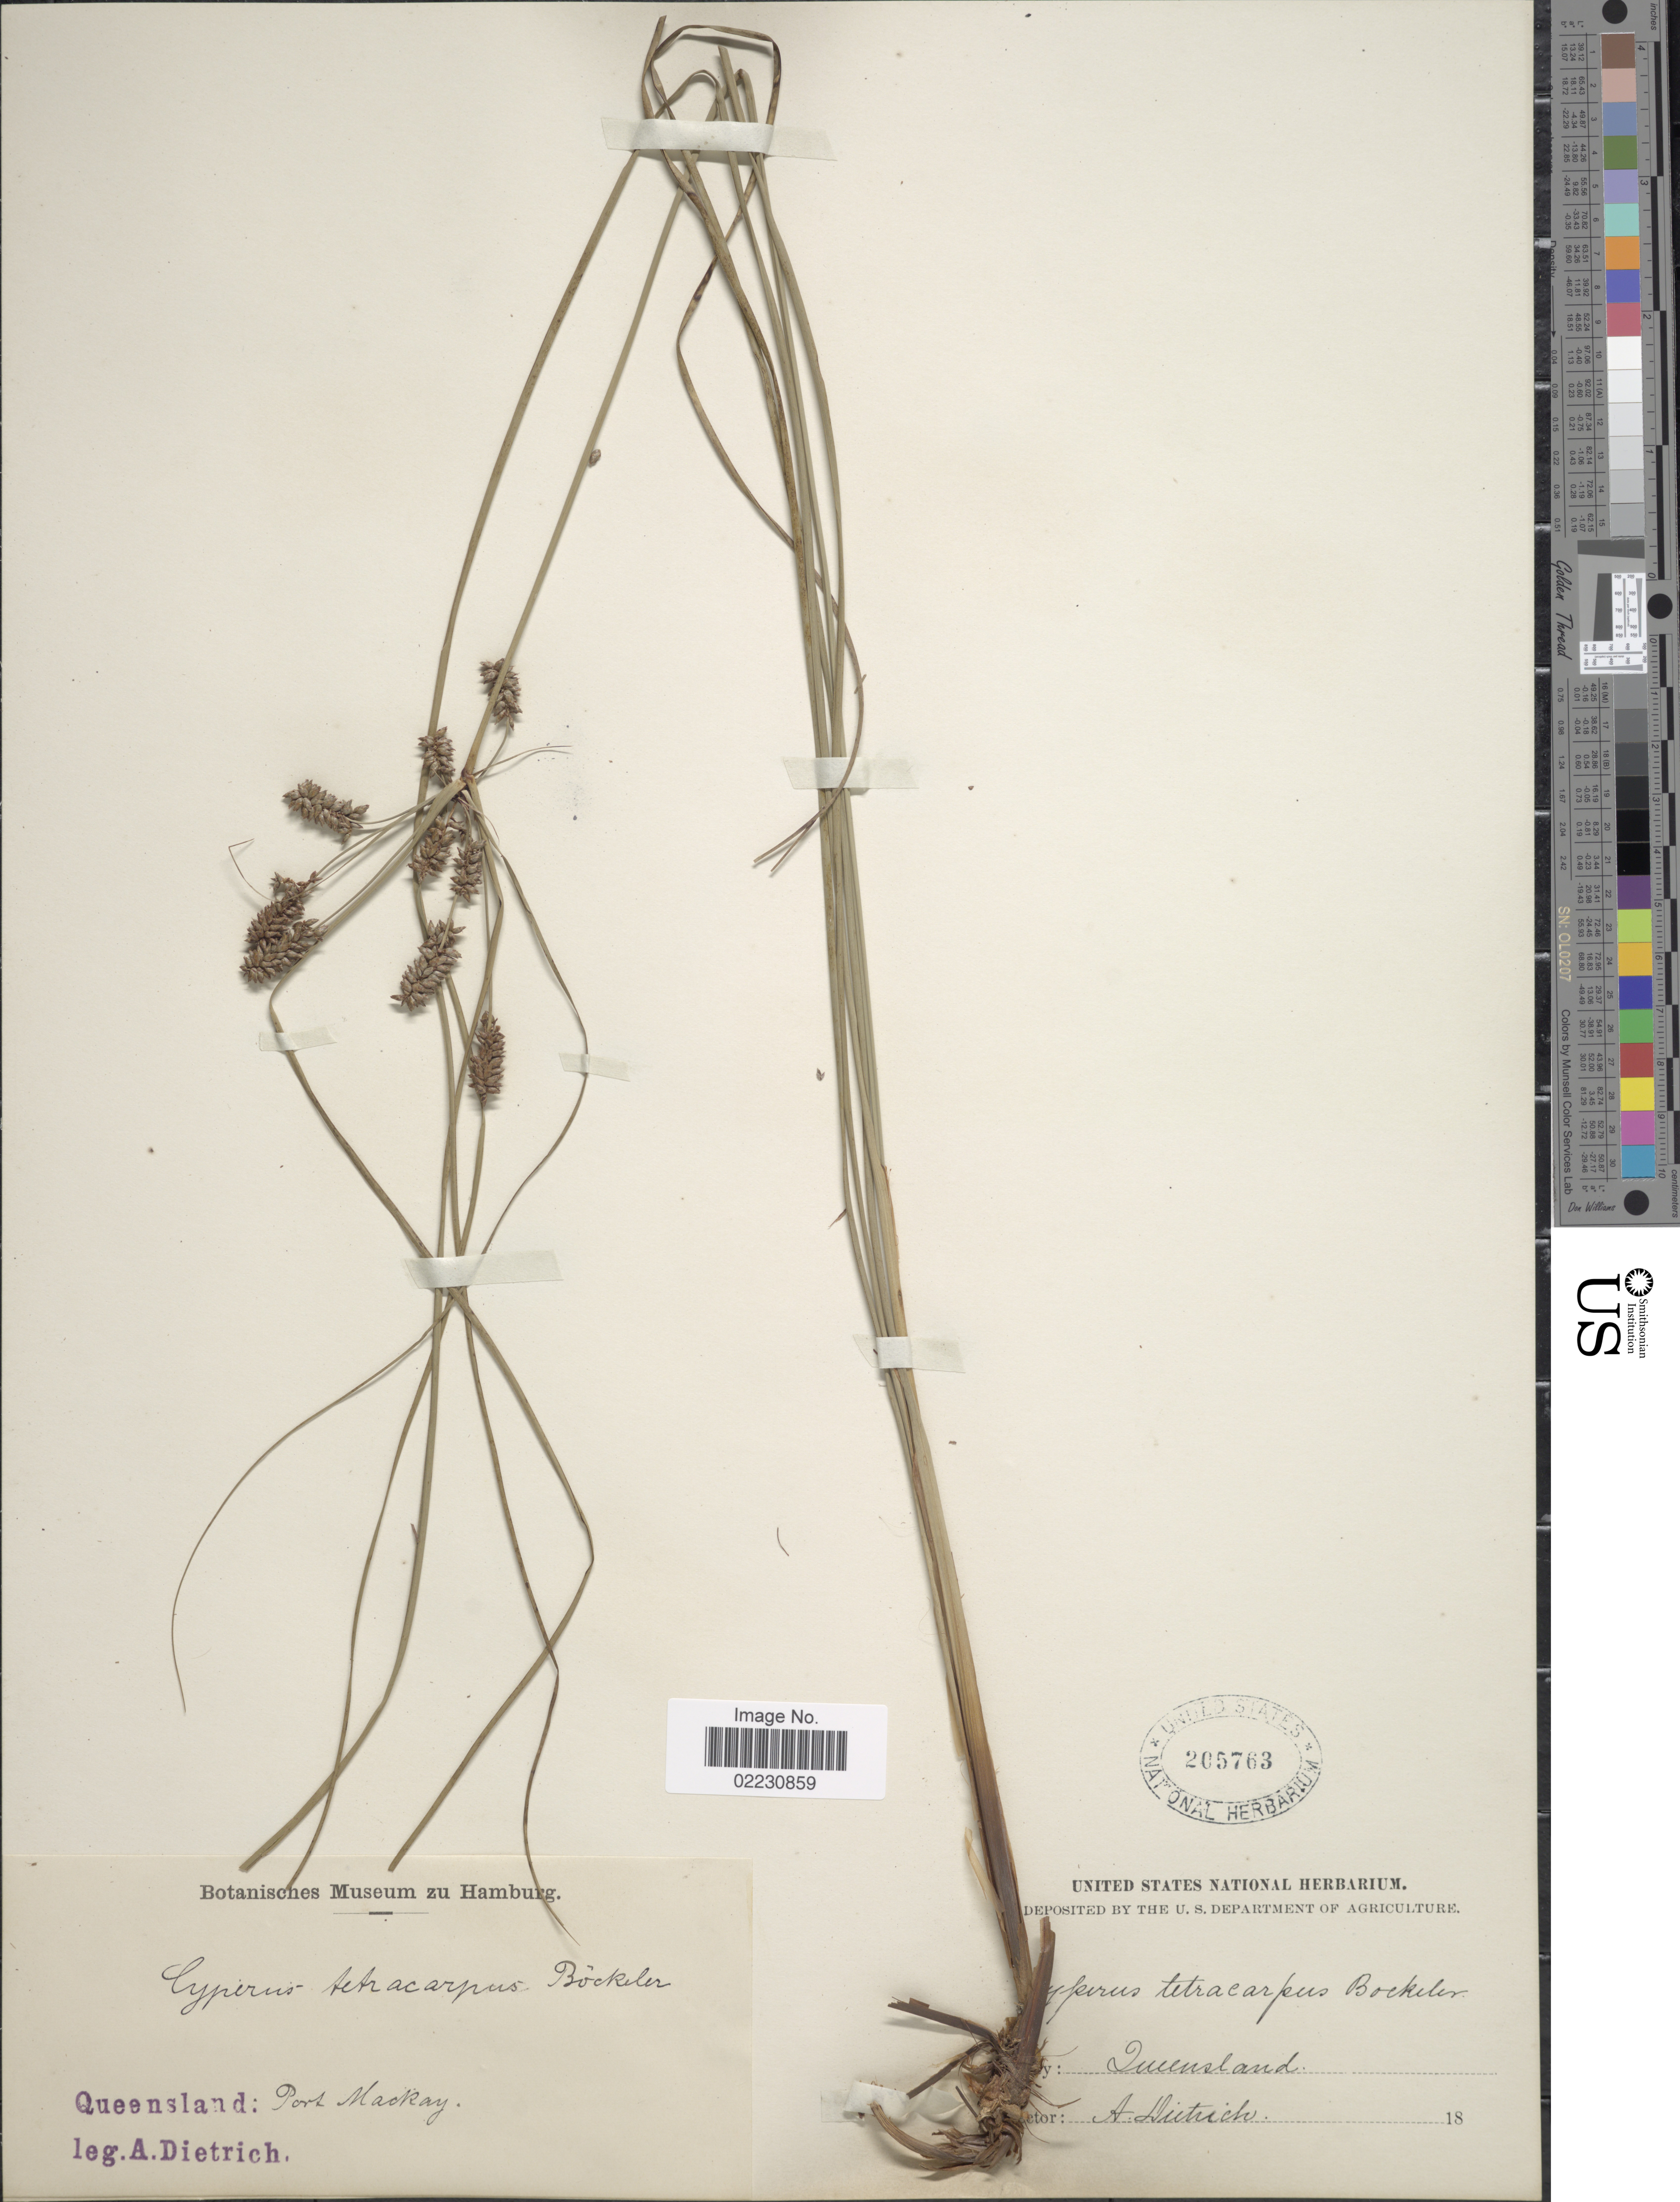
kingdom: Plantae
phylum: Tracheophyta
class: Liliopsida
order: Poales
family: Cyperaceae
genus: Cyperus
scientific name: Cyperus tetracarpus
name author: Boeckeler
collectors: A. Dietrich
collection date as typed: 18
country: Australia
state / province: Queensland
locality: Port Mackay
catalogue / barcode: US 205763